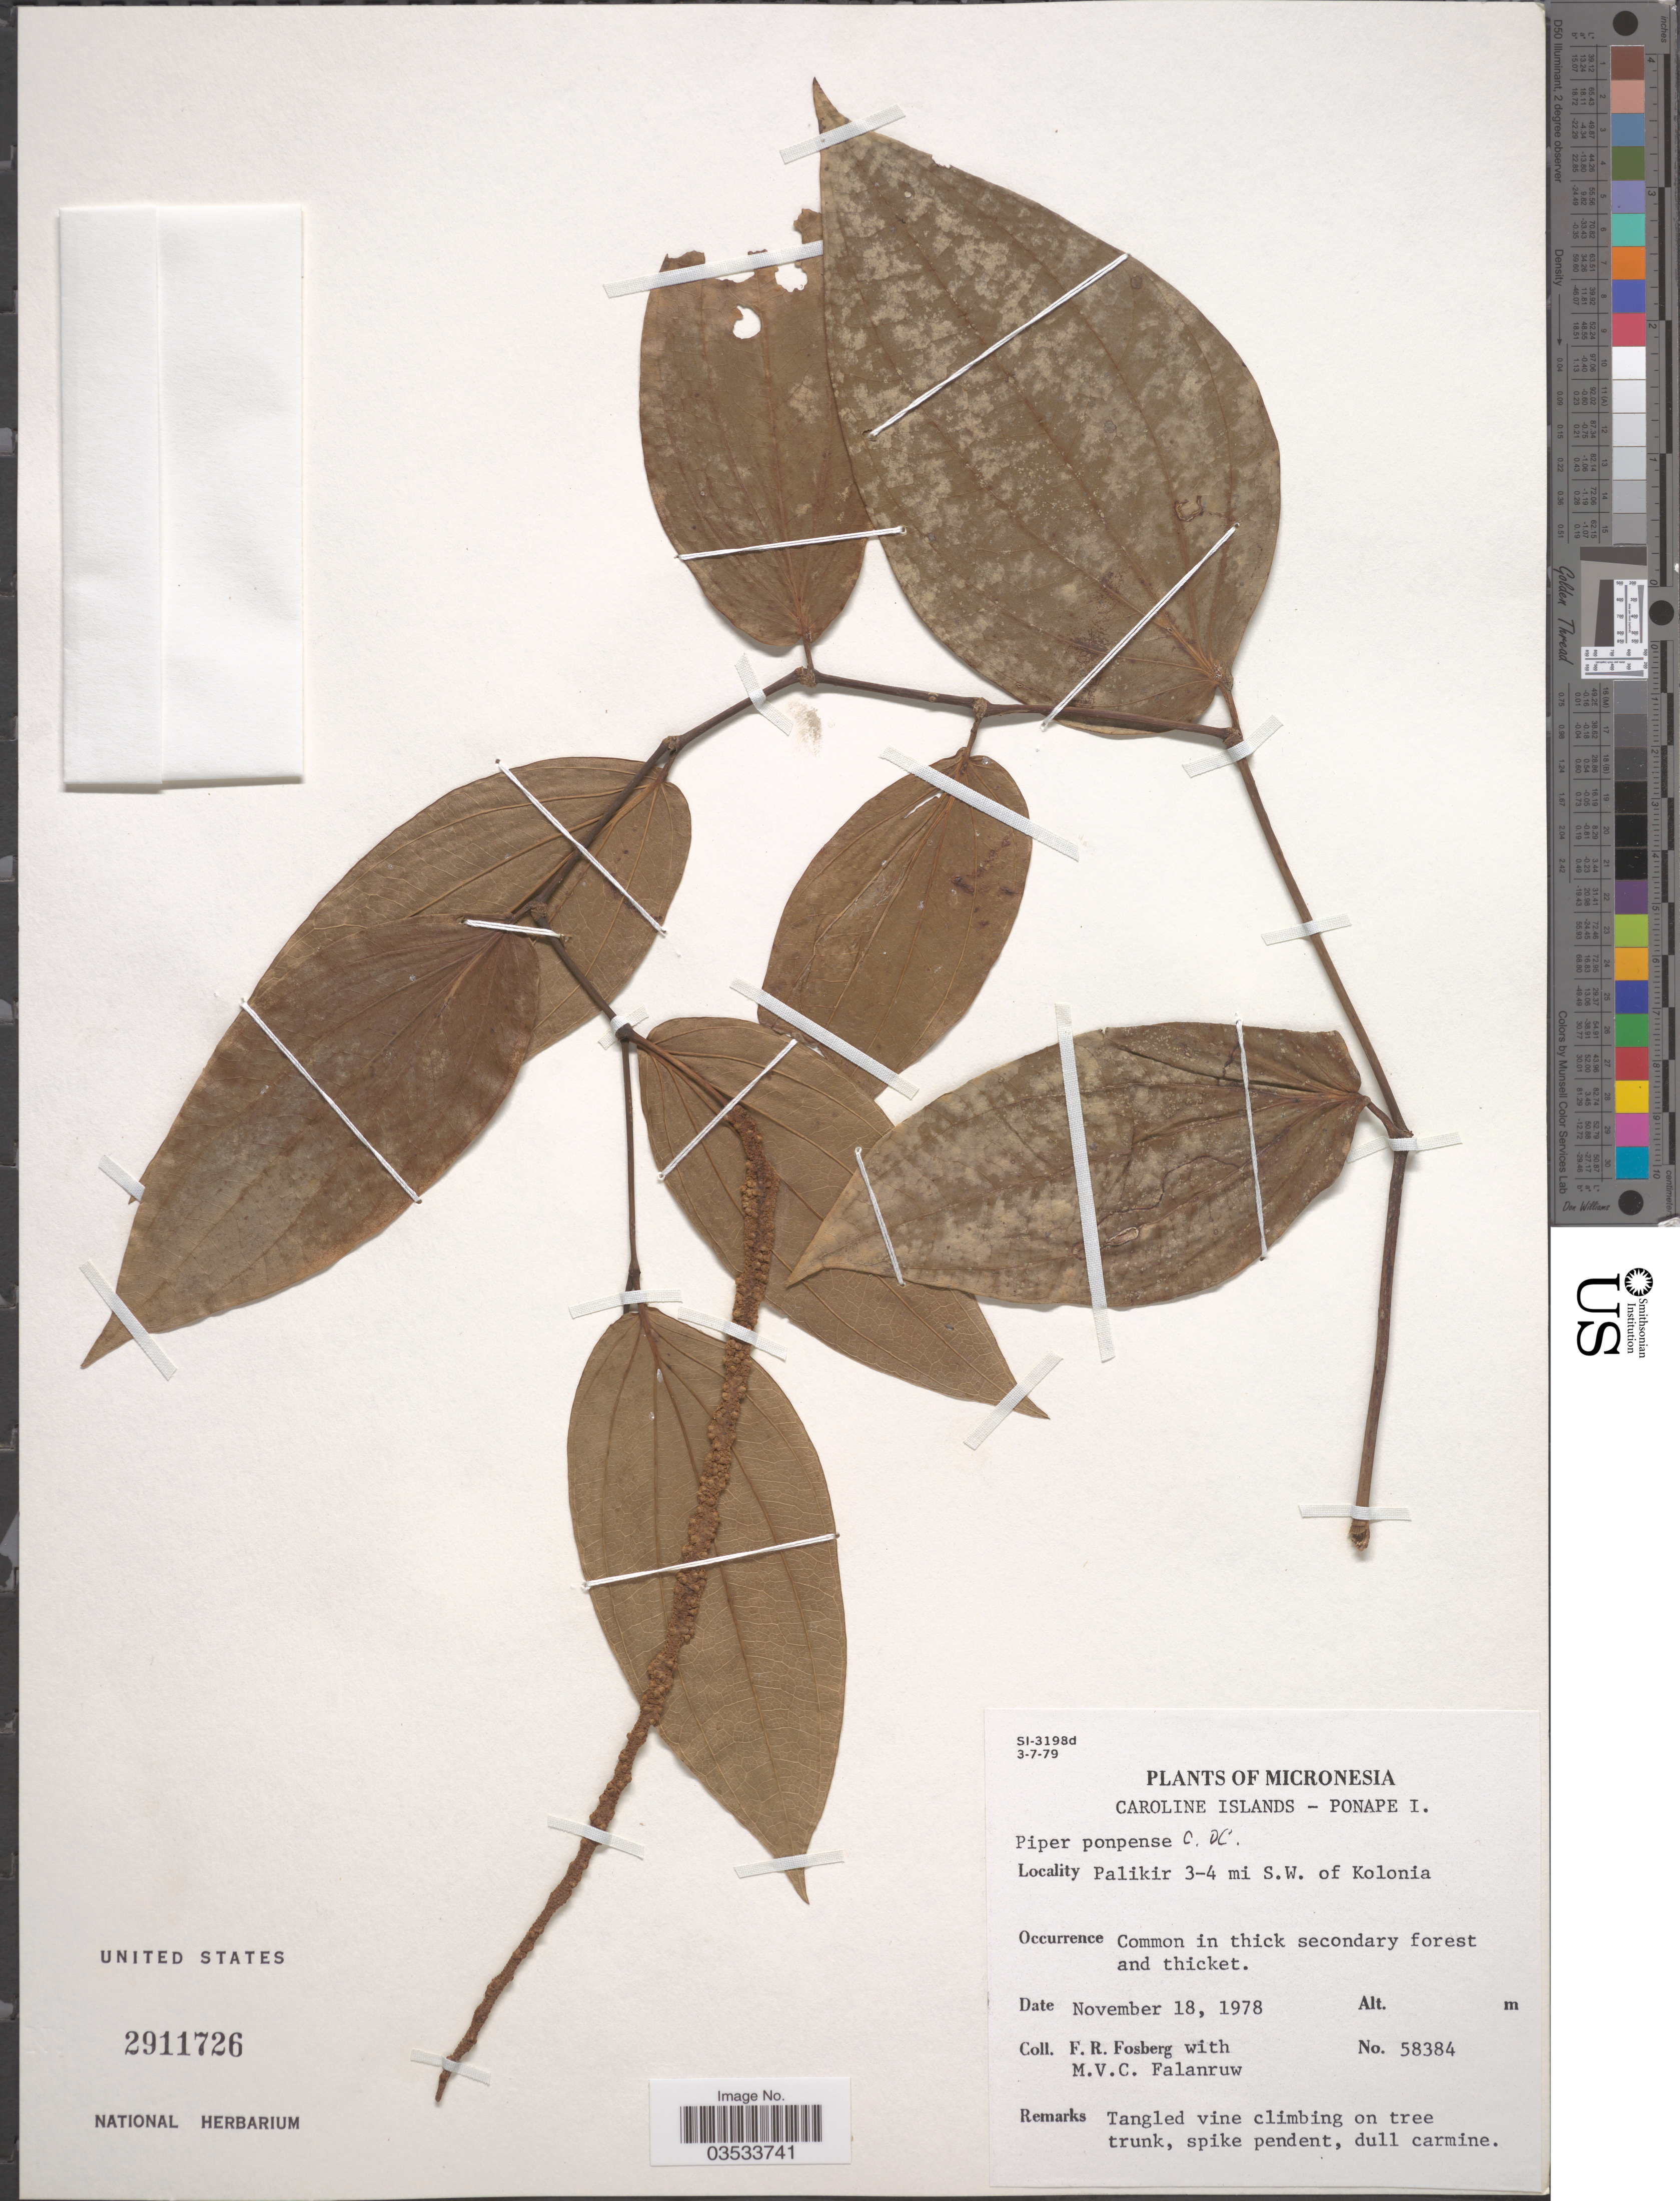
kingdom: Plantae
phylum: Tracheophyta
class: Magnoliopsida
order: Piperales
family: Piperaceae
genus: Piper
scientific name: Piper ponapense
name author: C. DC.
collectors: F. R. Fosberg & M. V. Falanruw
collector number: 58384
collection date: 1978-11-18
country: Micronesia, Federated States of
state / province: Pohnpei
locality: Micronesia. Caroline Islands - Ponape I. Palikir 3-4 mi S.W. of Kolonia.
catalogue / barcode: US 2911726